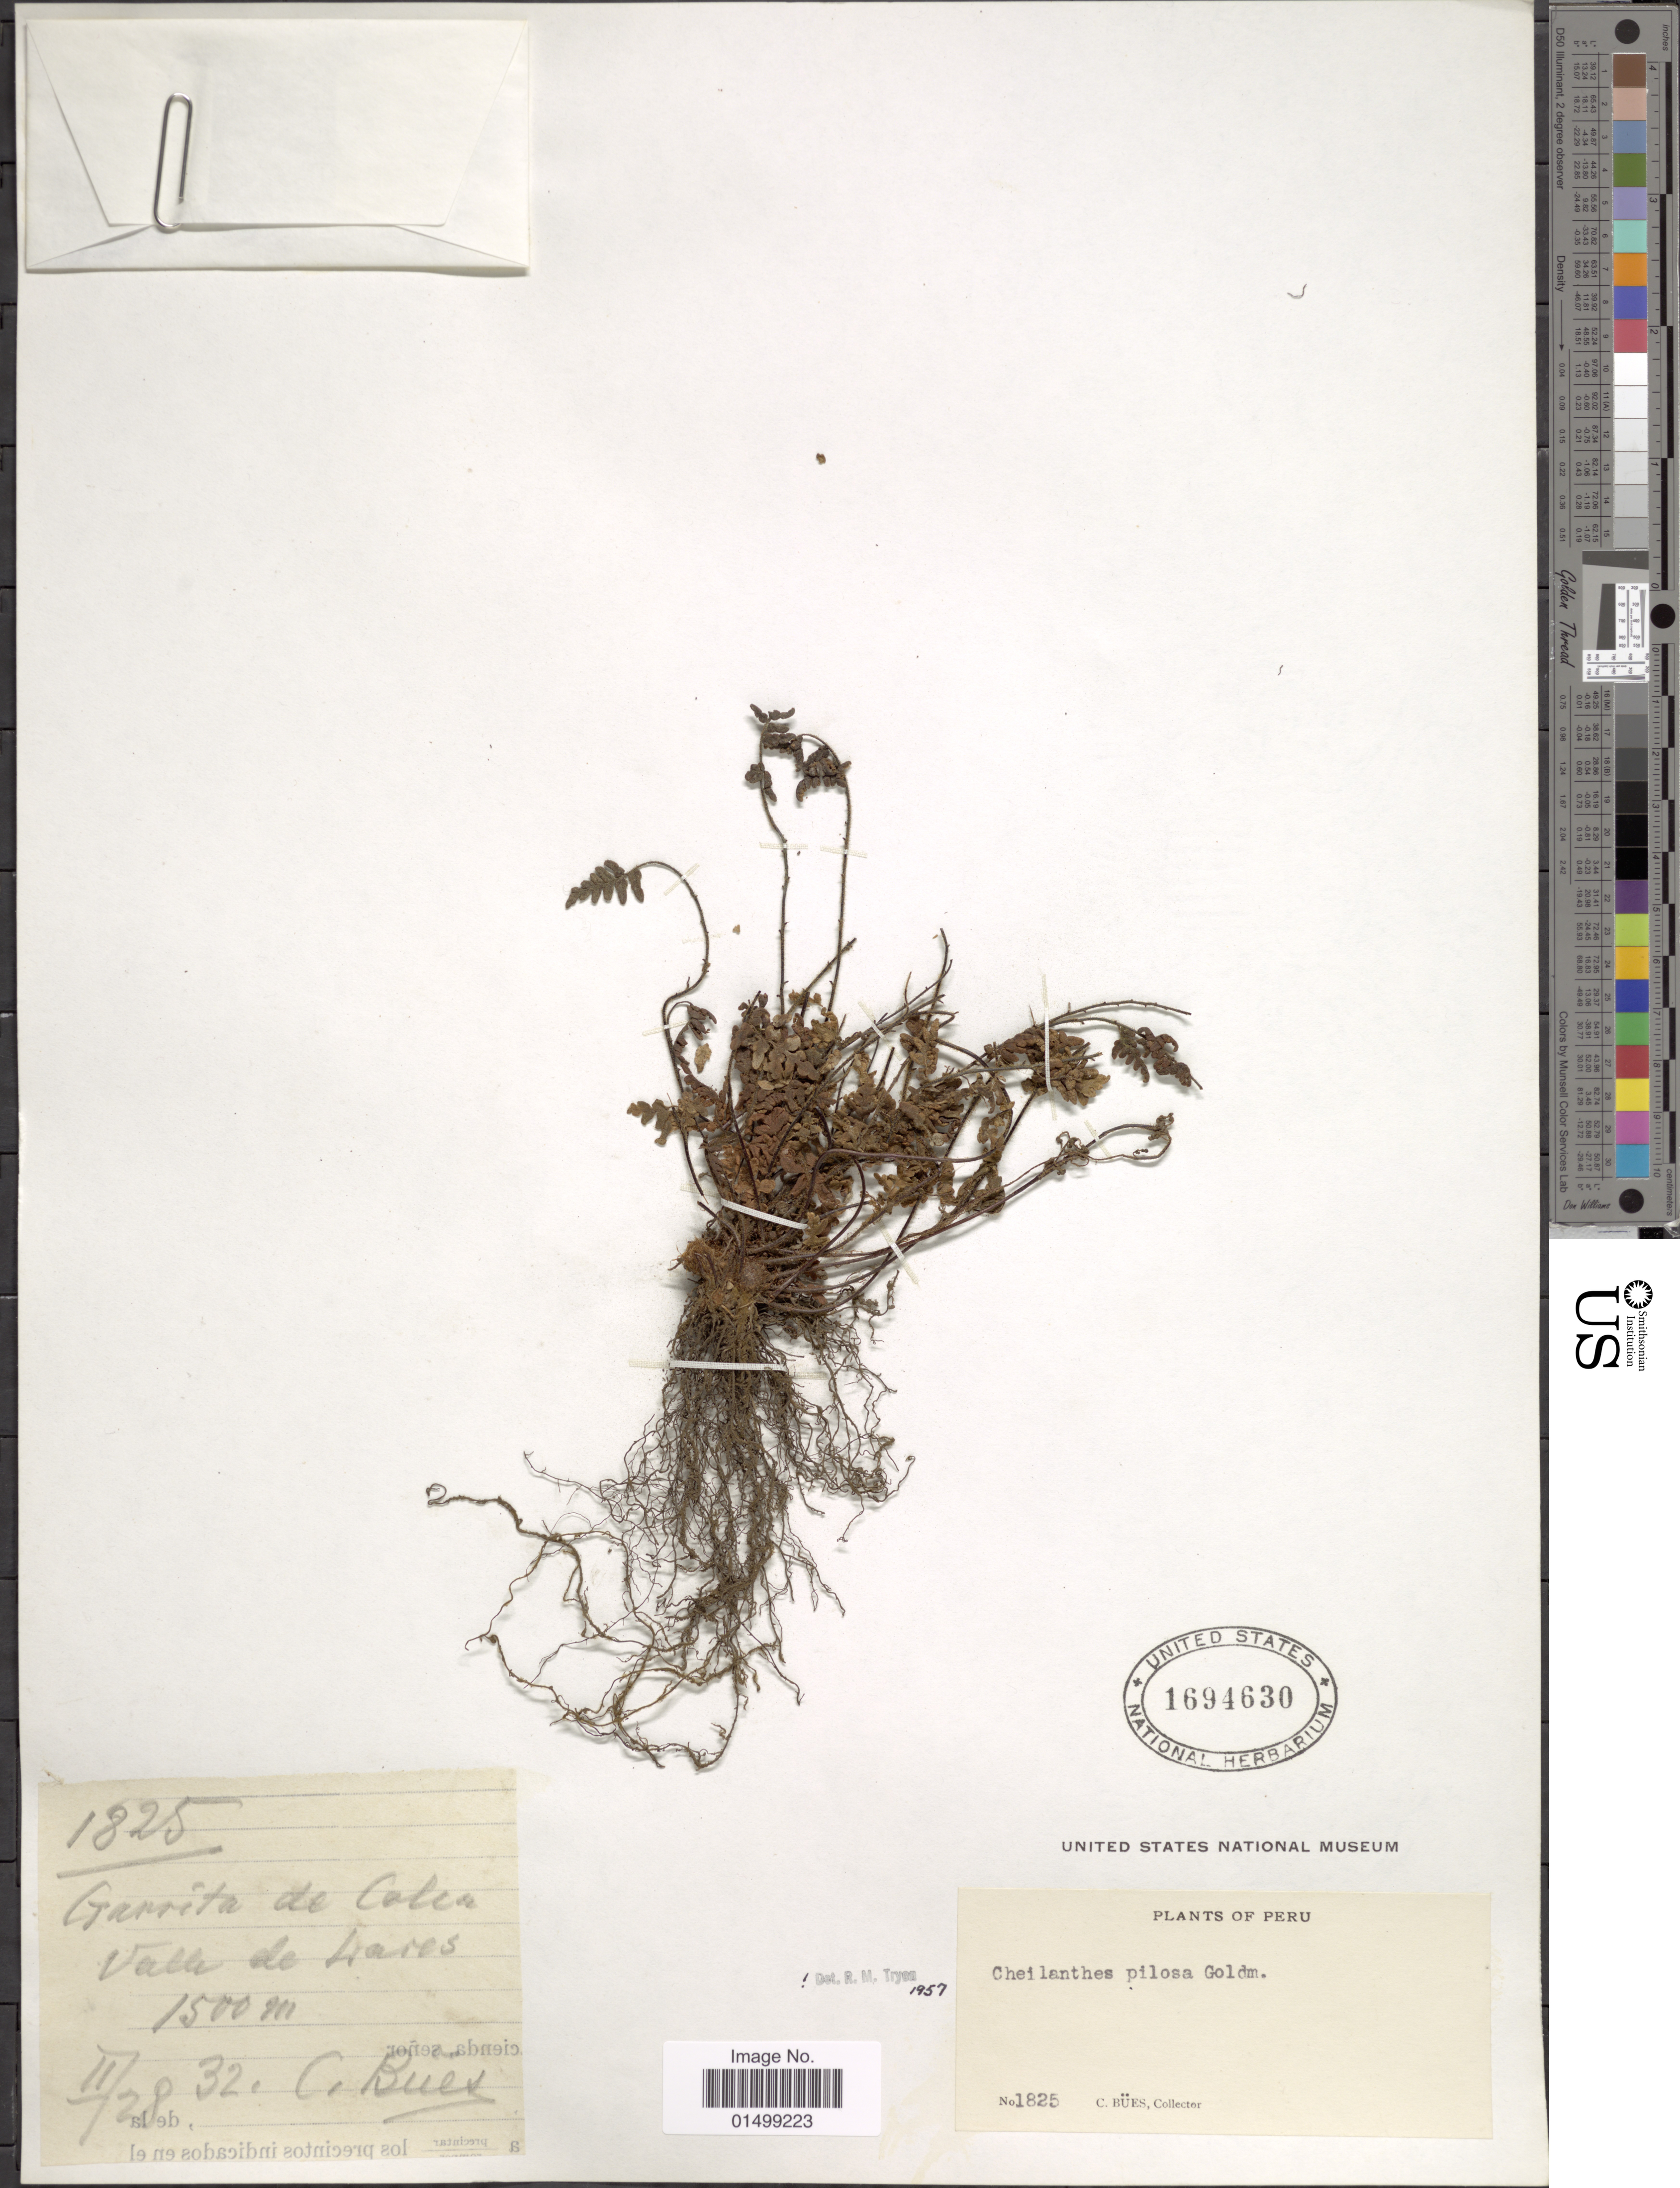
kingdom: Plantae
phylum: Tracheophyta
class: Polypodiopsida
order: Polypodiales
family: Pteridaceae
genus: Cheilanthes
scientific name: Cheilanthes pilosa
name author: Goldm.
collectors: C. Bues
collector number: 1825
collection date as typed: Transcribed d/m/y: 28/2/32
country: Peru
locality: Garrita de Colca. Valle de Lares.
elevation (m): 1500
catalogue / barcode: US 1694630